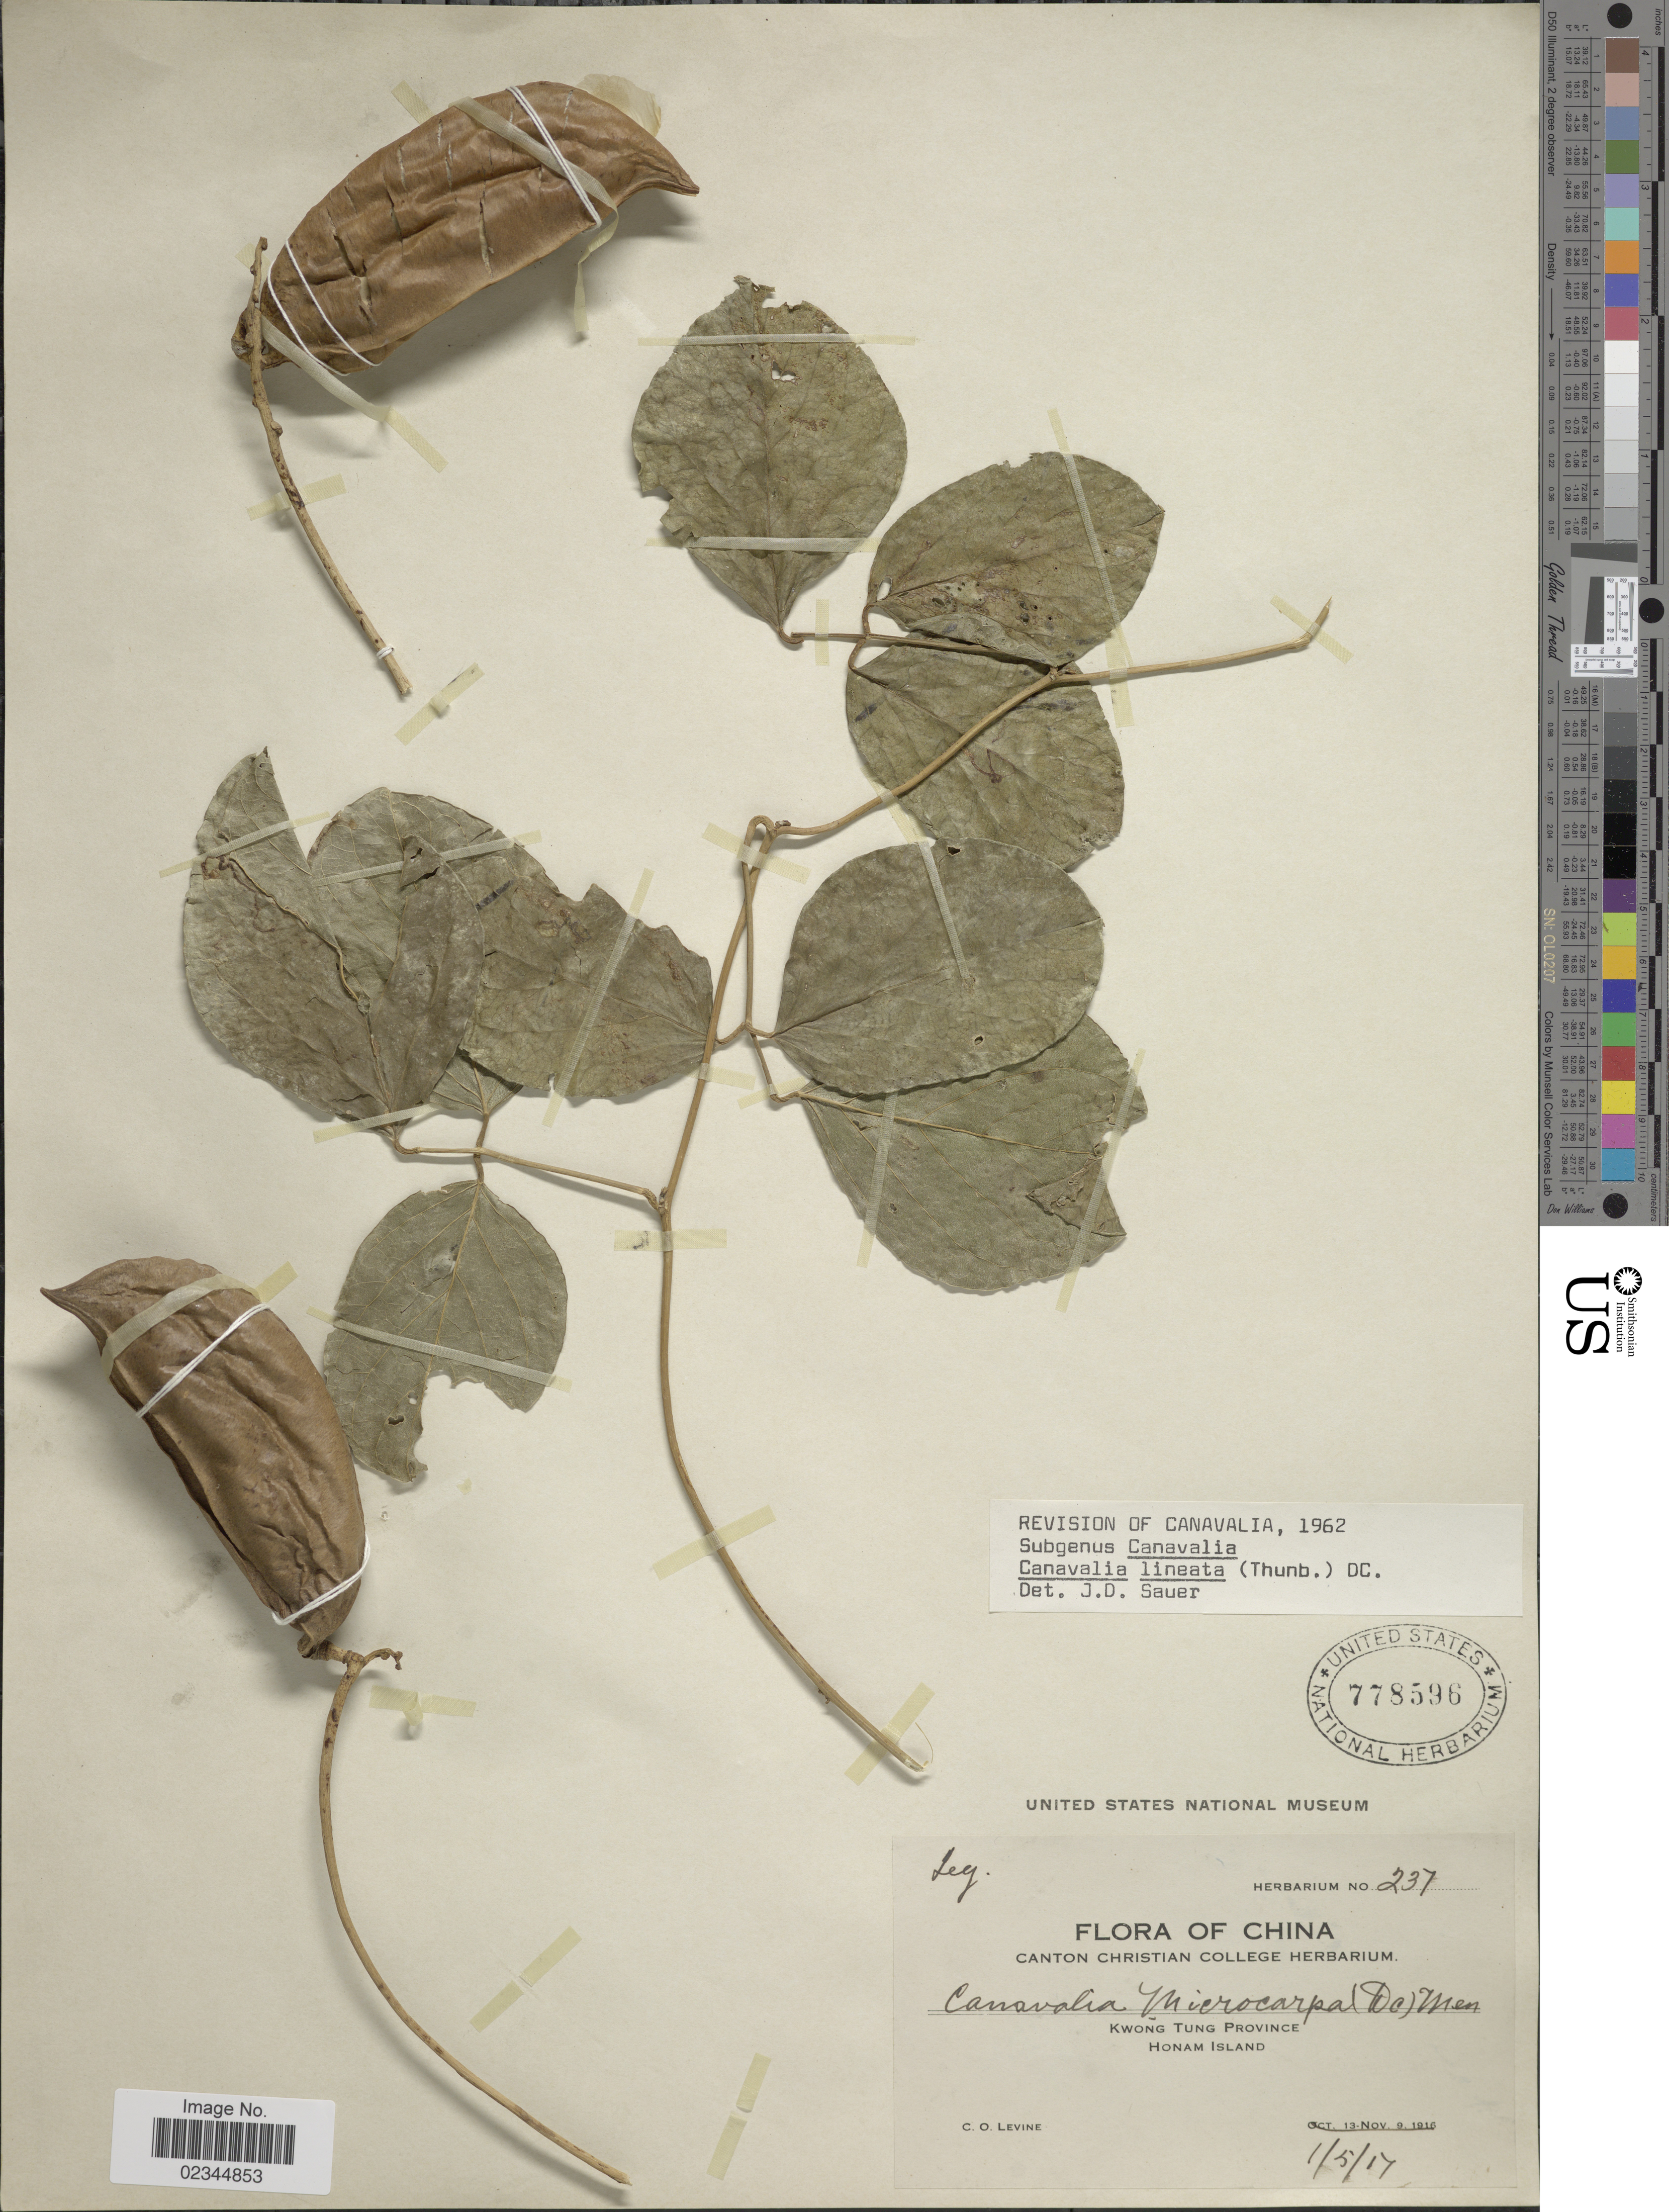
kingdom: Plantae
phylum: Tracheophyta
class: Magnoliopsida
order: Fabales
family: Fabaceae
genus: Canavalia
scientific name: Canavalia lineata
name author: (Thunb.) DC.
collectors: C. O. Levine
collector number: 237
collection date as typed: Transcribed d/m/y: 1/5/17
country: China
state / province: Guangdong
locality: Kwong Tung Province, Honam Island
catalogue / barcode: US 778596